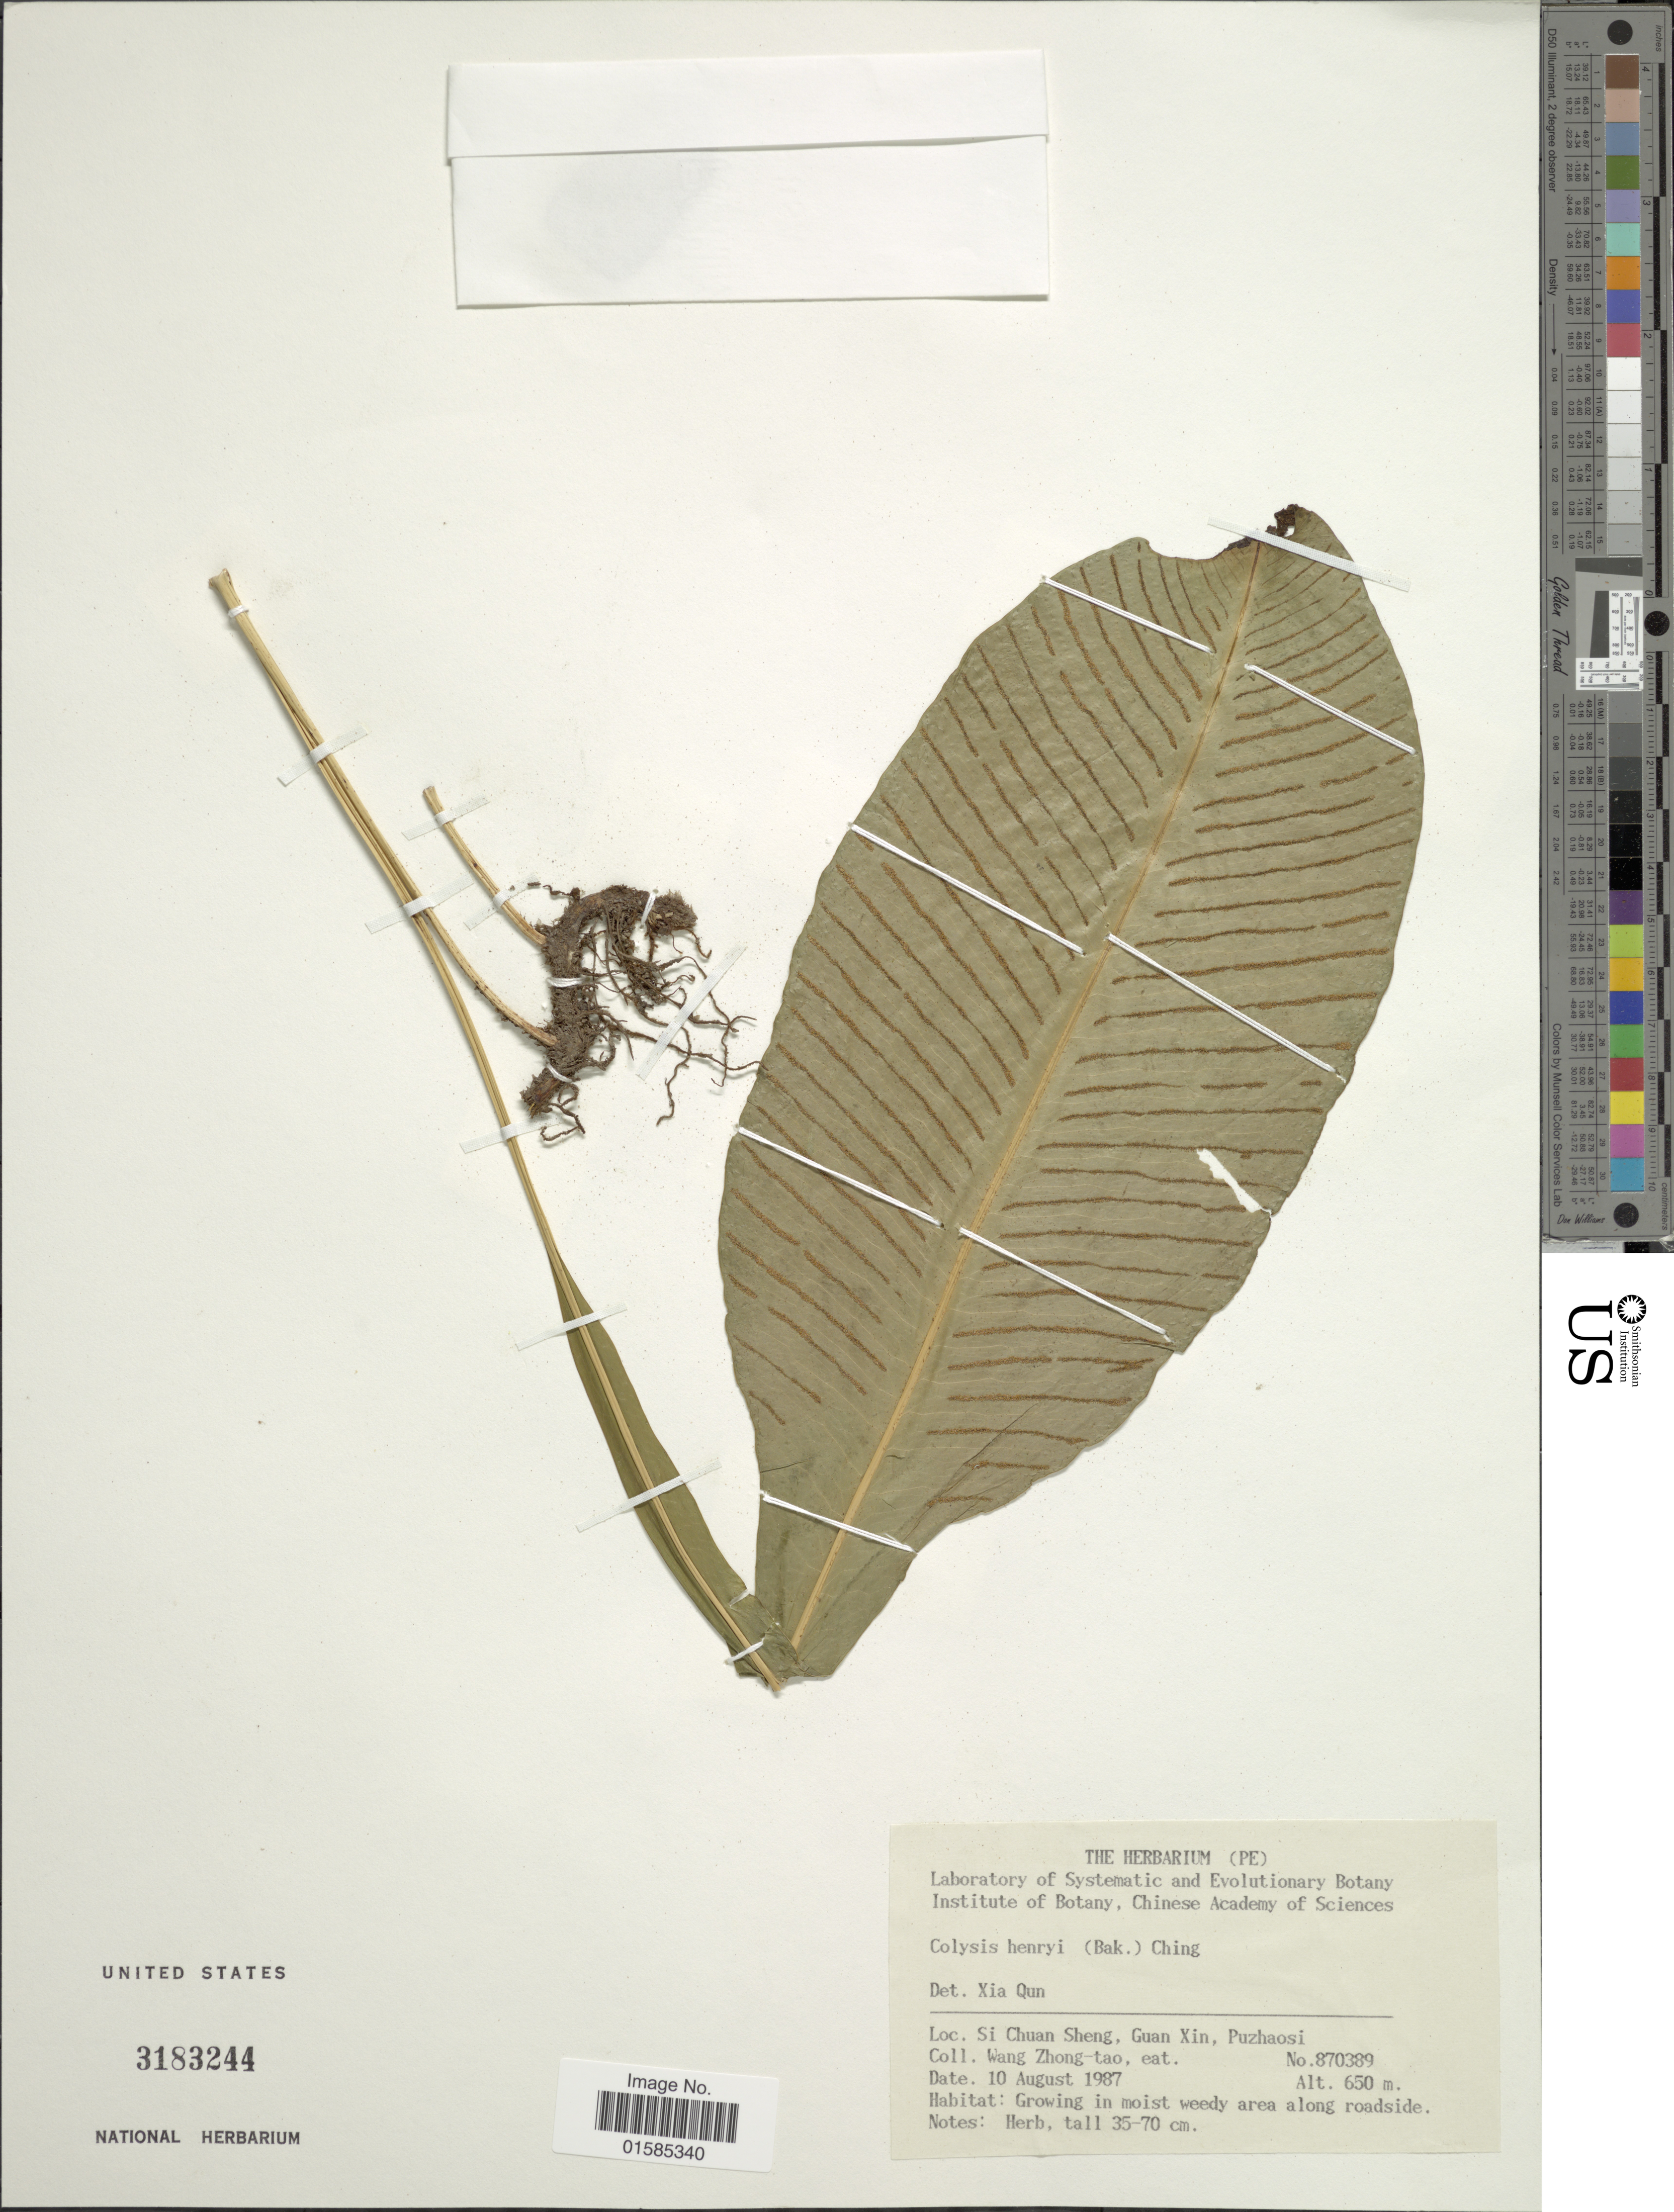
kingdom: Plantae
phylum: Tracheophyta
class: Polypodiopsida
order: Polypodiales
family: Polypodiaceae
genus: Leptochilus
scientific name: Leptochilus henryi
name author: (Baker) X.C. Zhang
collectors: W. Zhong-Tao & et al.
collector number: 870389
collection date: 1987-08-10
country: China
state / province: Sichuan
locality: Si Chuan Sheng, Guan Xin, Puzhaosi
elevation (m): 650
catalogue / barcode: US 3183244